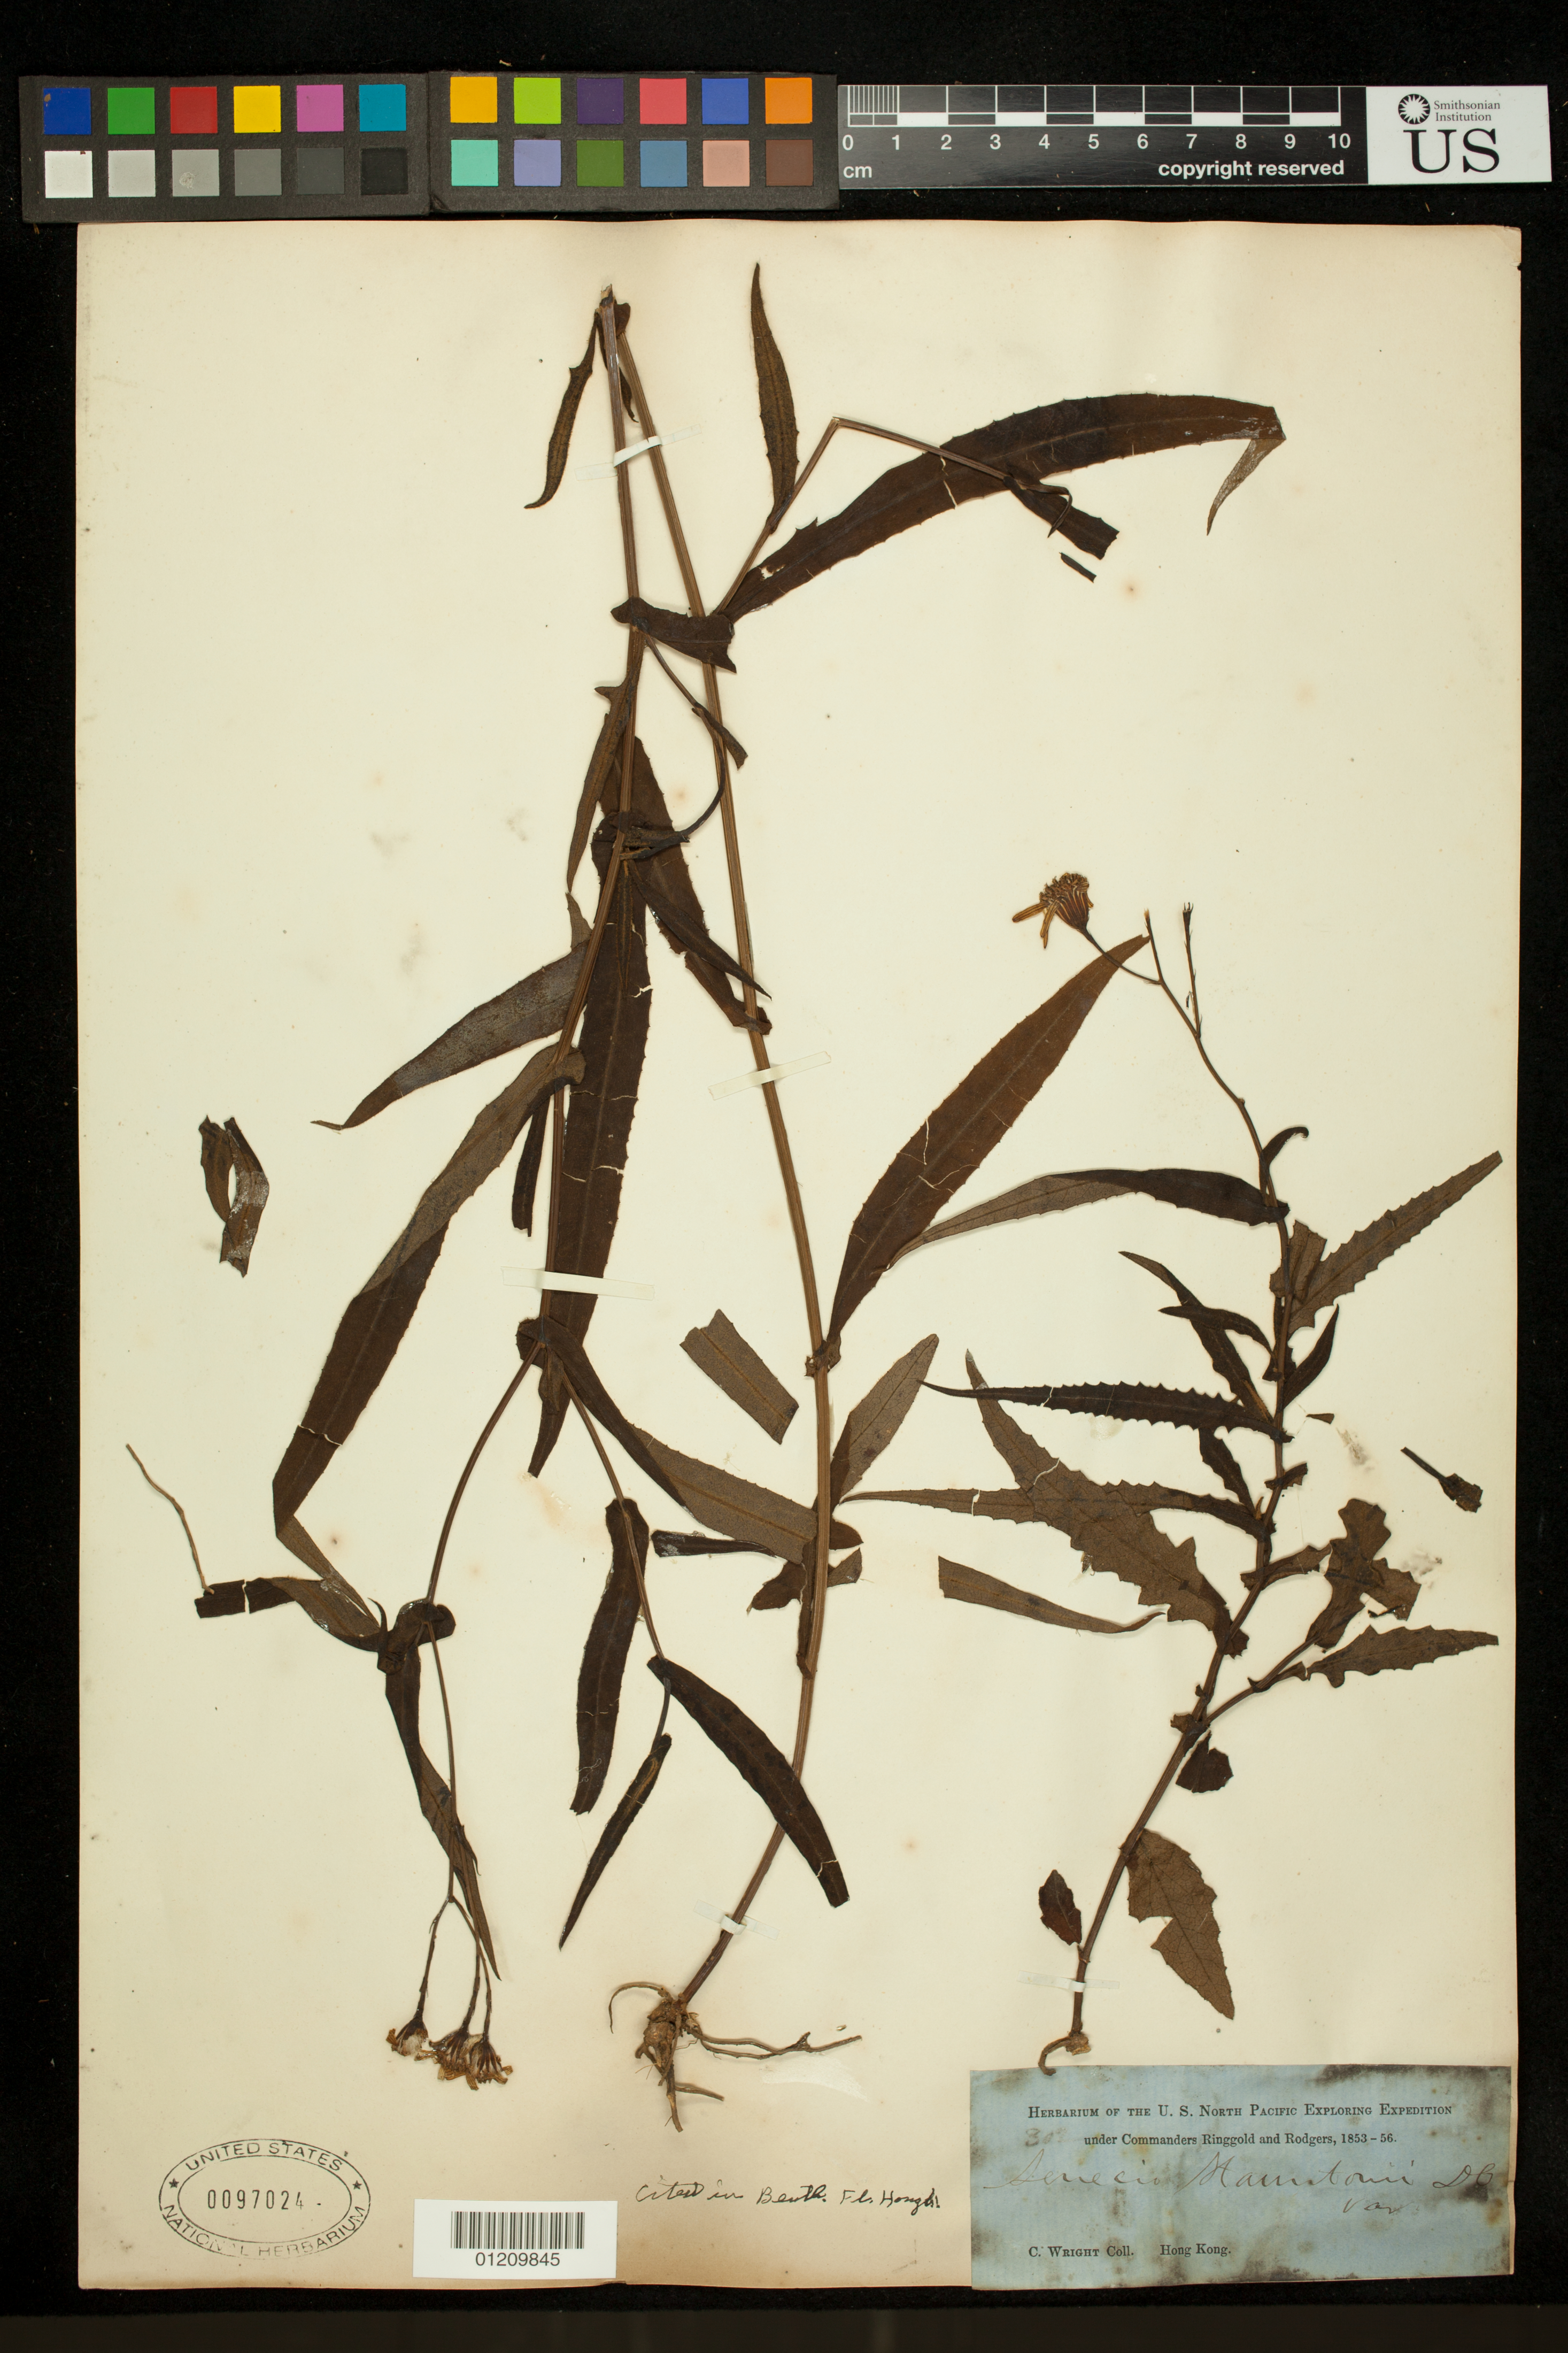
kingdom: Plantae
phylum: Tracheophyta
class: Magnoliopsida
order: Asterales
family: Asteraceae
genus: Senecio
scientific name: Senecio stauntonii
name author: DC.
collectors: C. Wright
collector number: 302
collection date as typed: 1853 to -- -- 1856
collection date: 1853/1856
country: China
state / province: Hong Kong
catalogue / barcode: US 97024